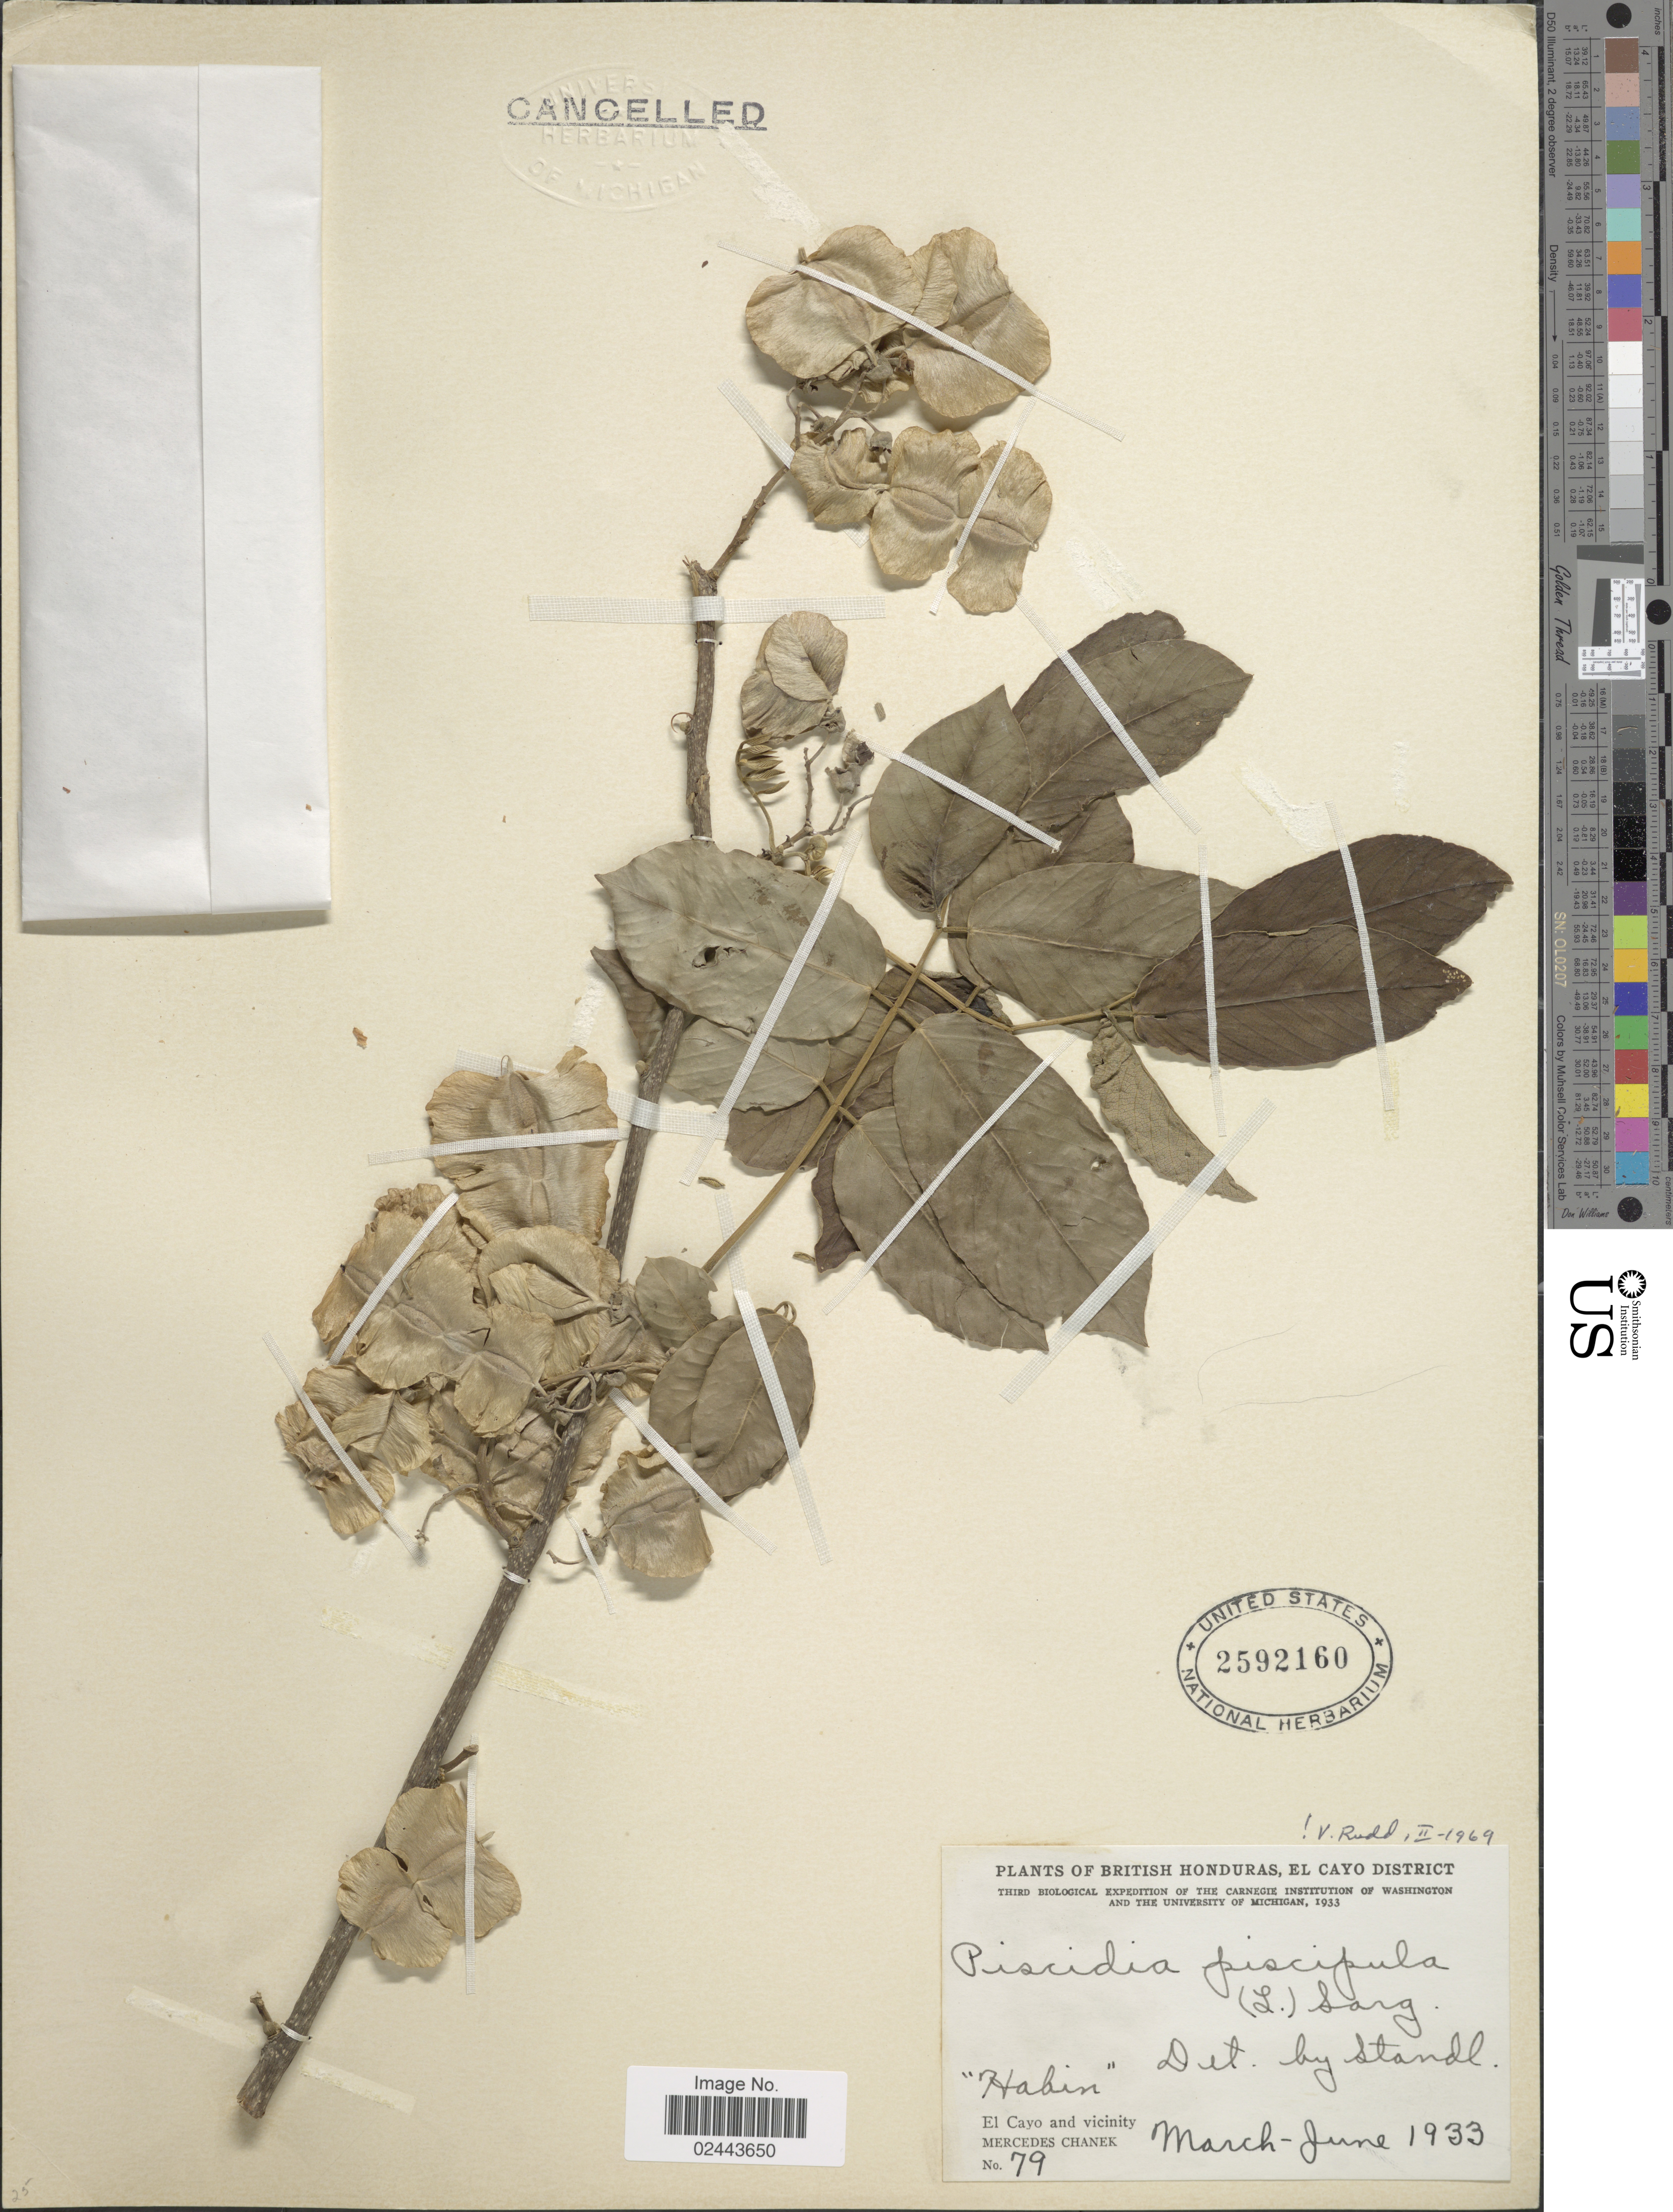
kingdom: Plantae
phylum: Tracheophyta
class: Magnoliopsida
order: Fabales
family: Fabaceae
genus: Piscidia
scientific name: Piscidia carthagenensis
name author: Jacq.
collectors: M. Chanek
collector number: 79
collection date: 1933-03/1933-06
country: Belize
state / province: Cayo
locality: British Honduras, El Cayo and vicinity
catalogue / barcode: US 2592160